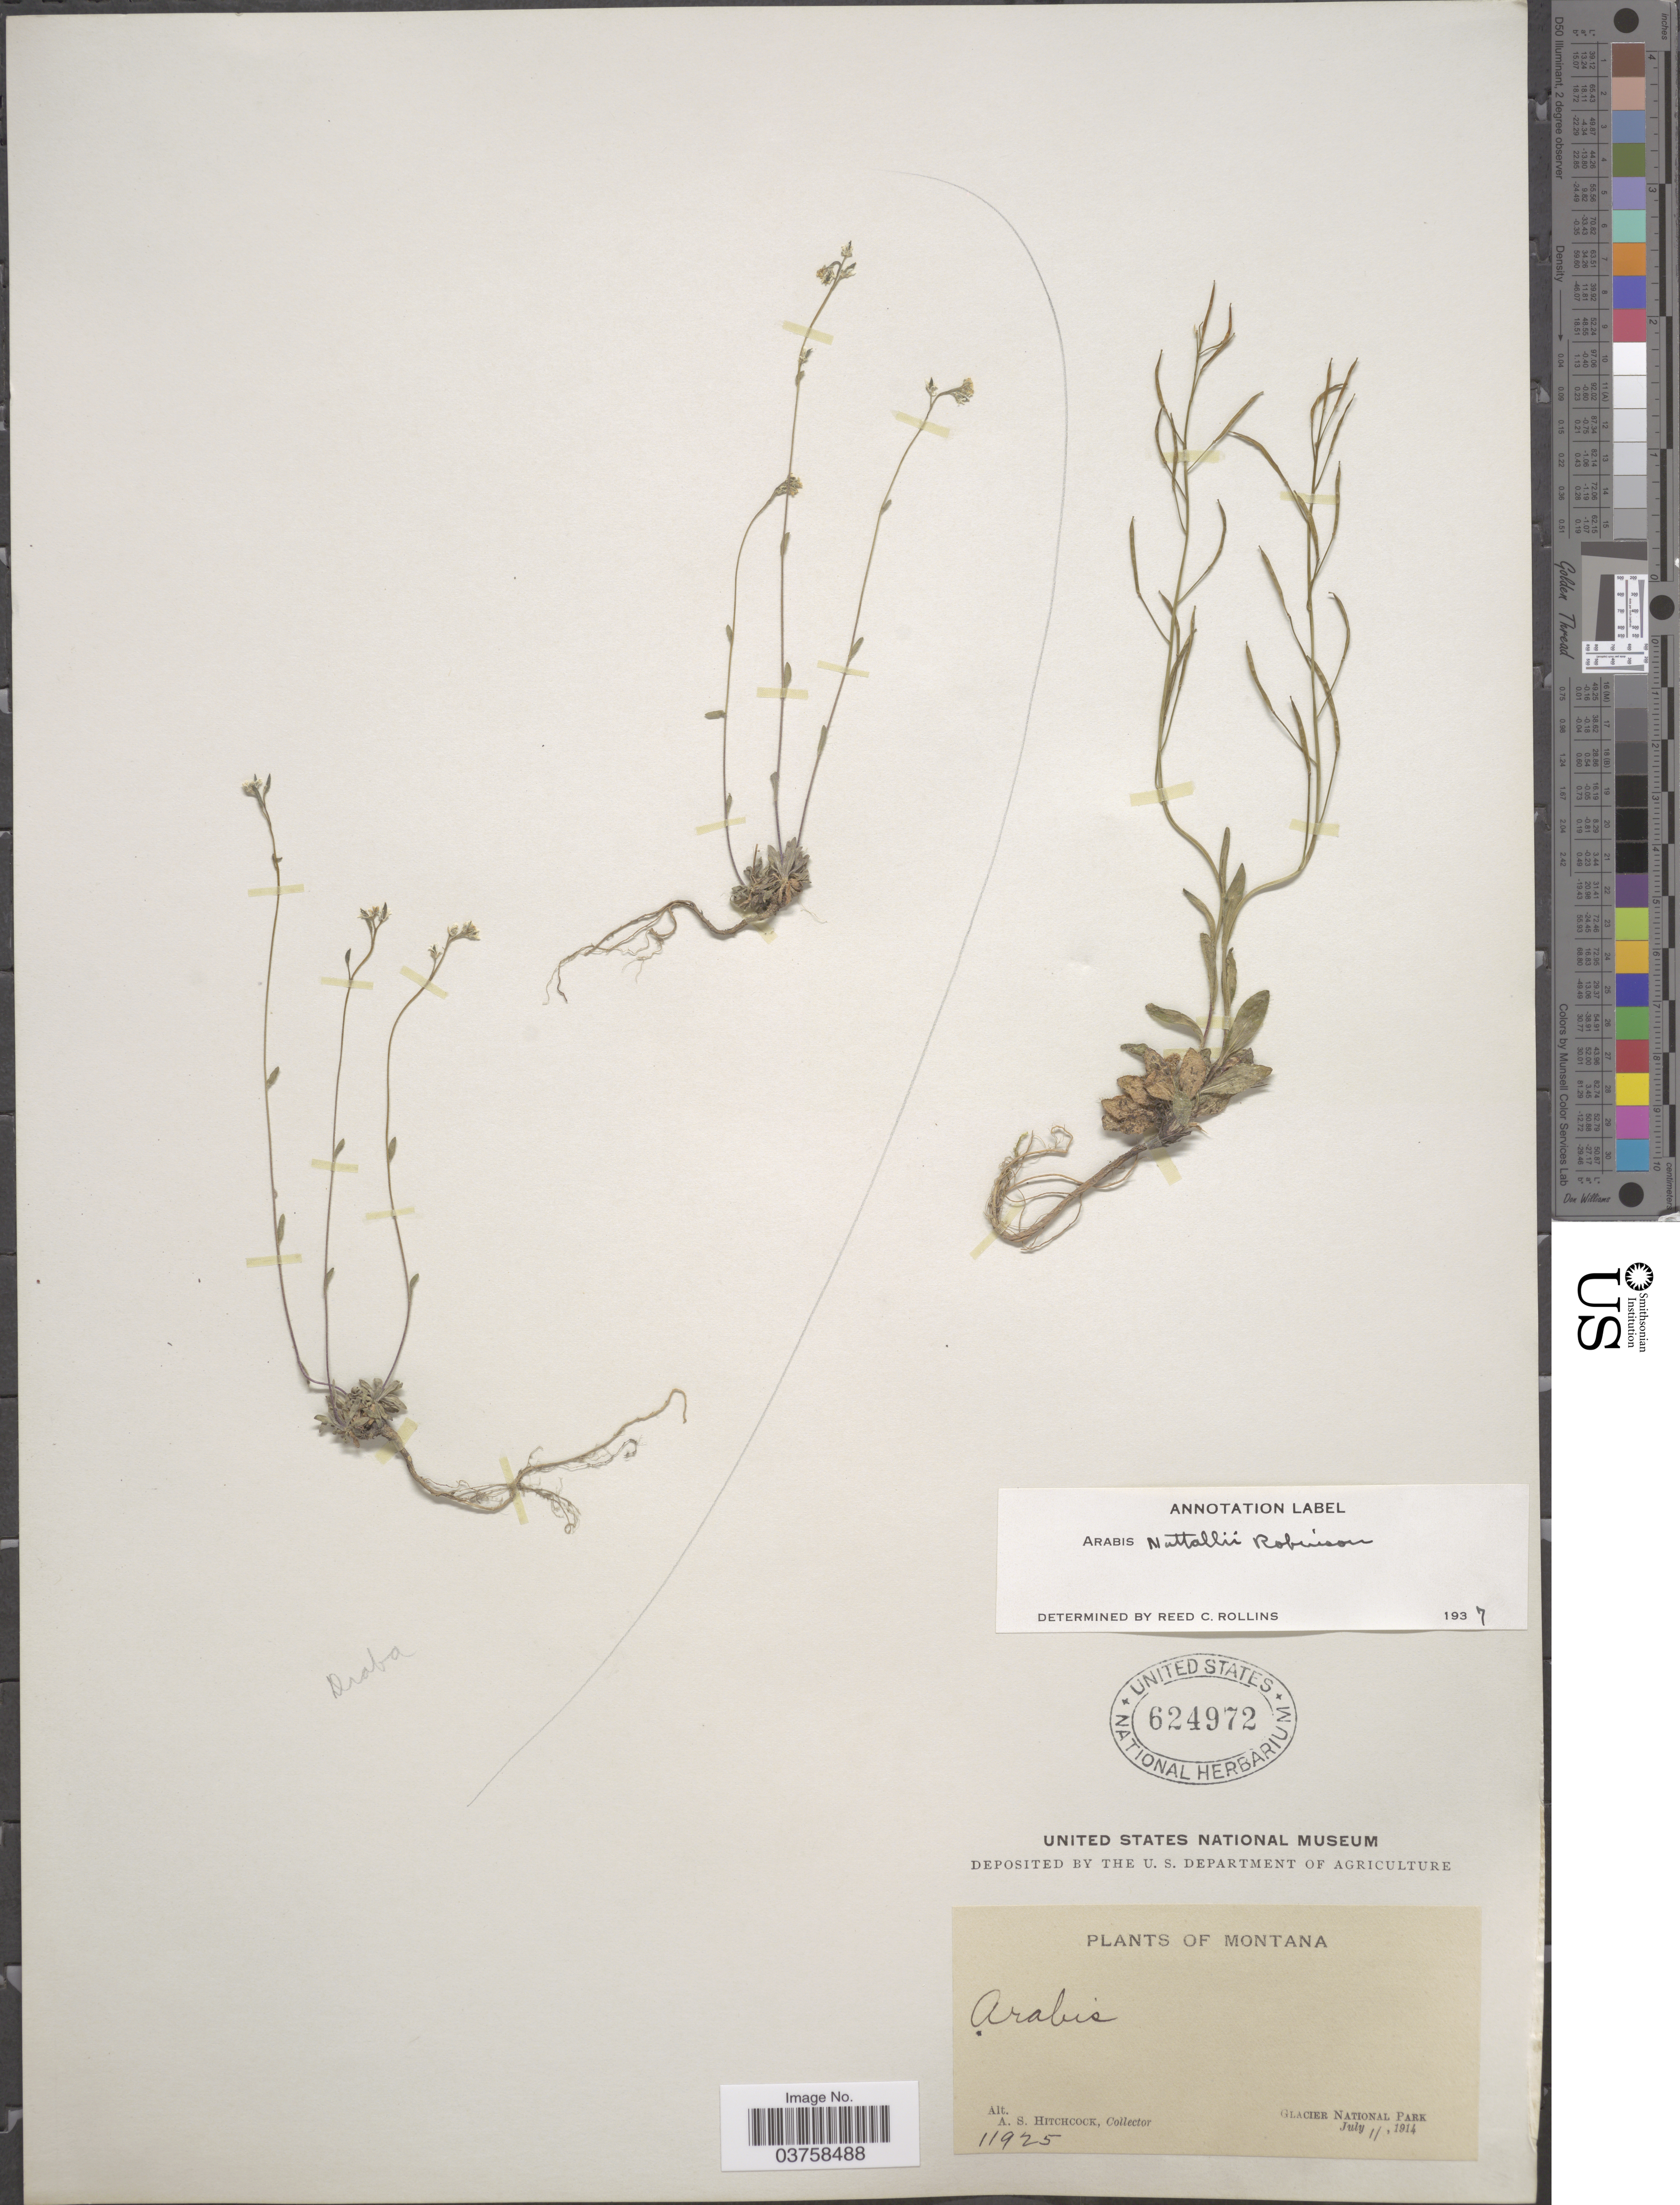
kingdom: Plantae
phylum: Tracheophyta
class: Magnoliopsida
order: Brassicales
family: Brassicaceae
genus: Arabis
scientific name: Arabis nuttallii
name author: B.L. Rob.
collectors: A. S. Hitchcock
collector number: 11925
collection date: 1914-07-11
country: United States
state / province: Montana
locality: Glacier National Park.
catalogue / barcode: US 624972